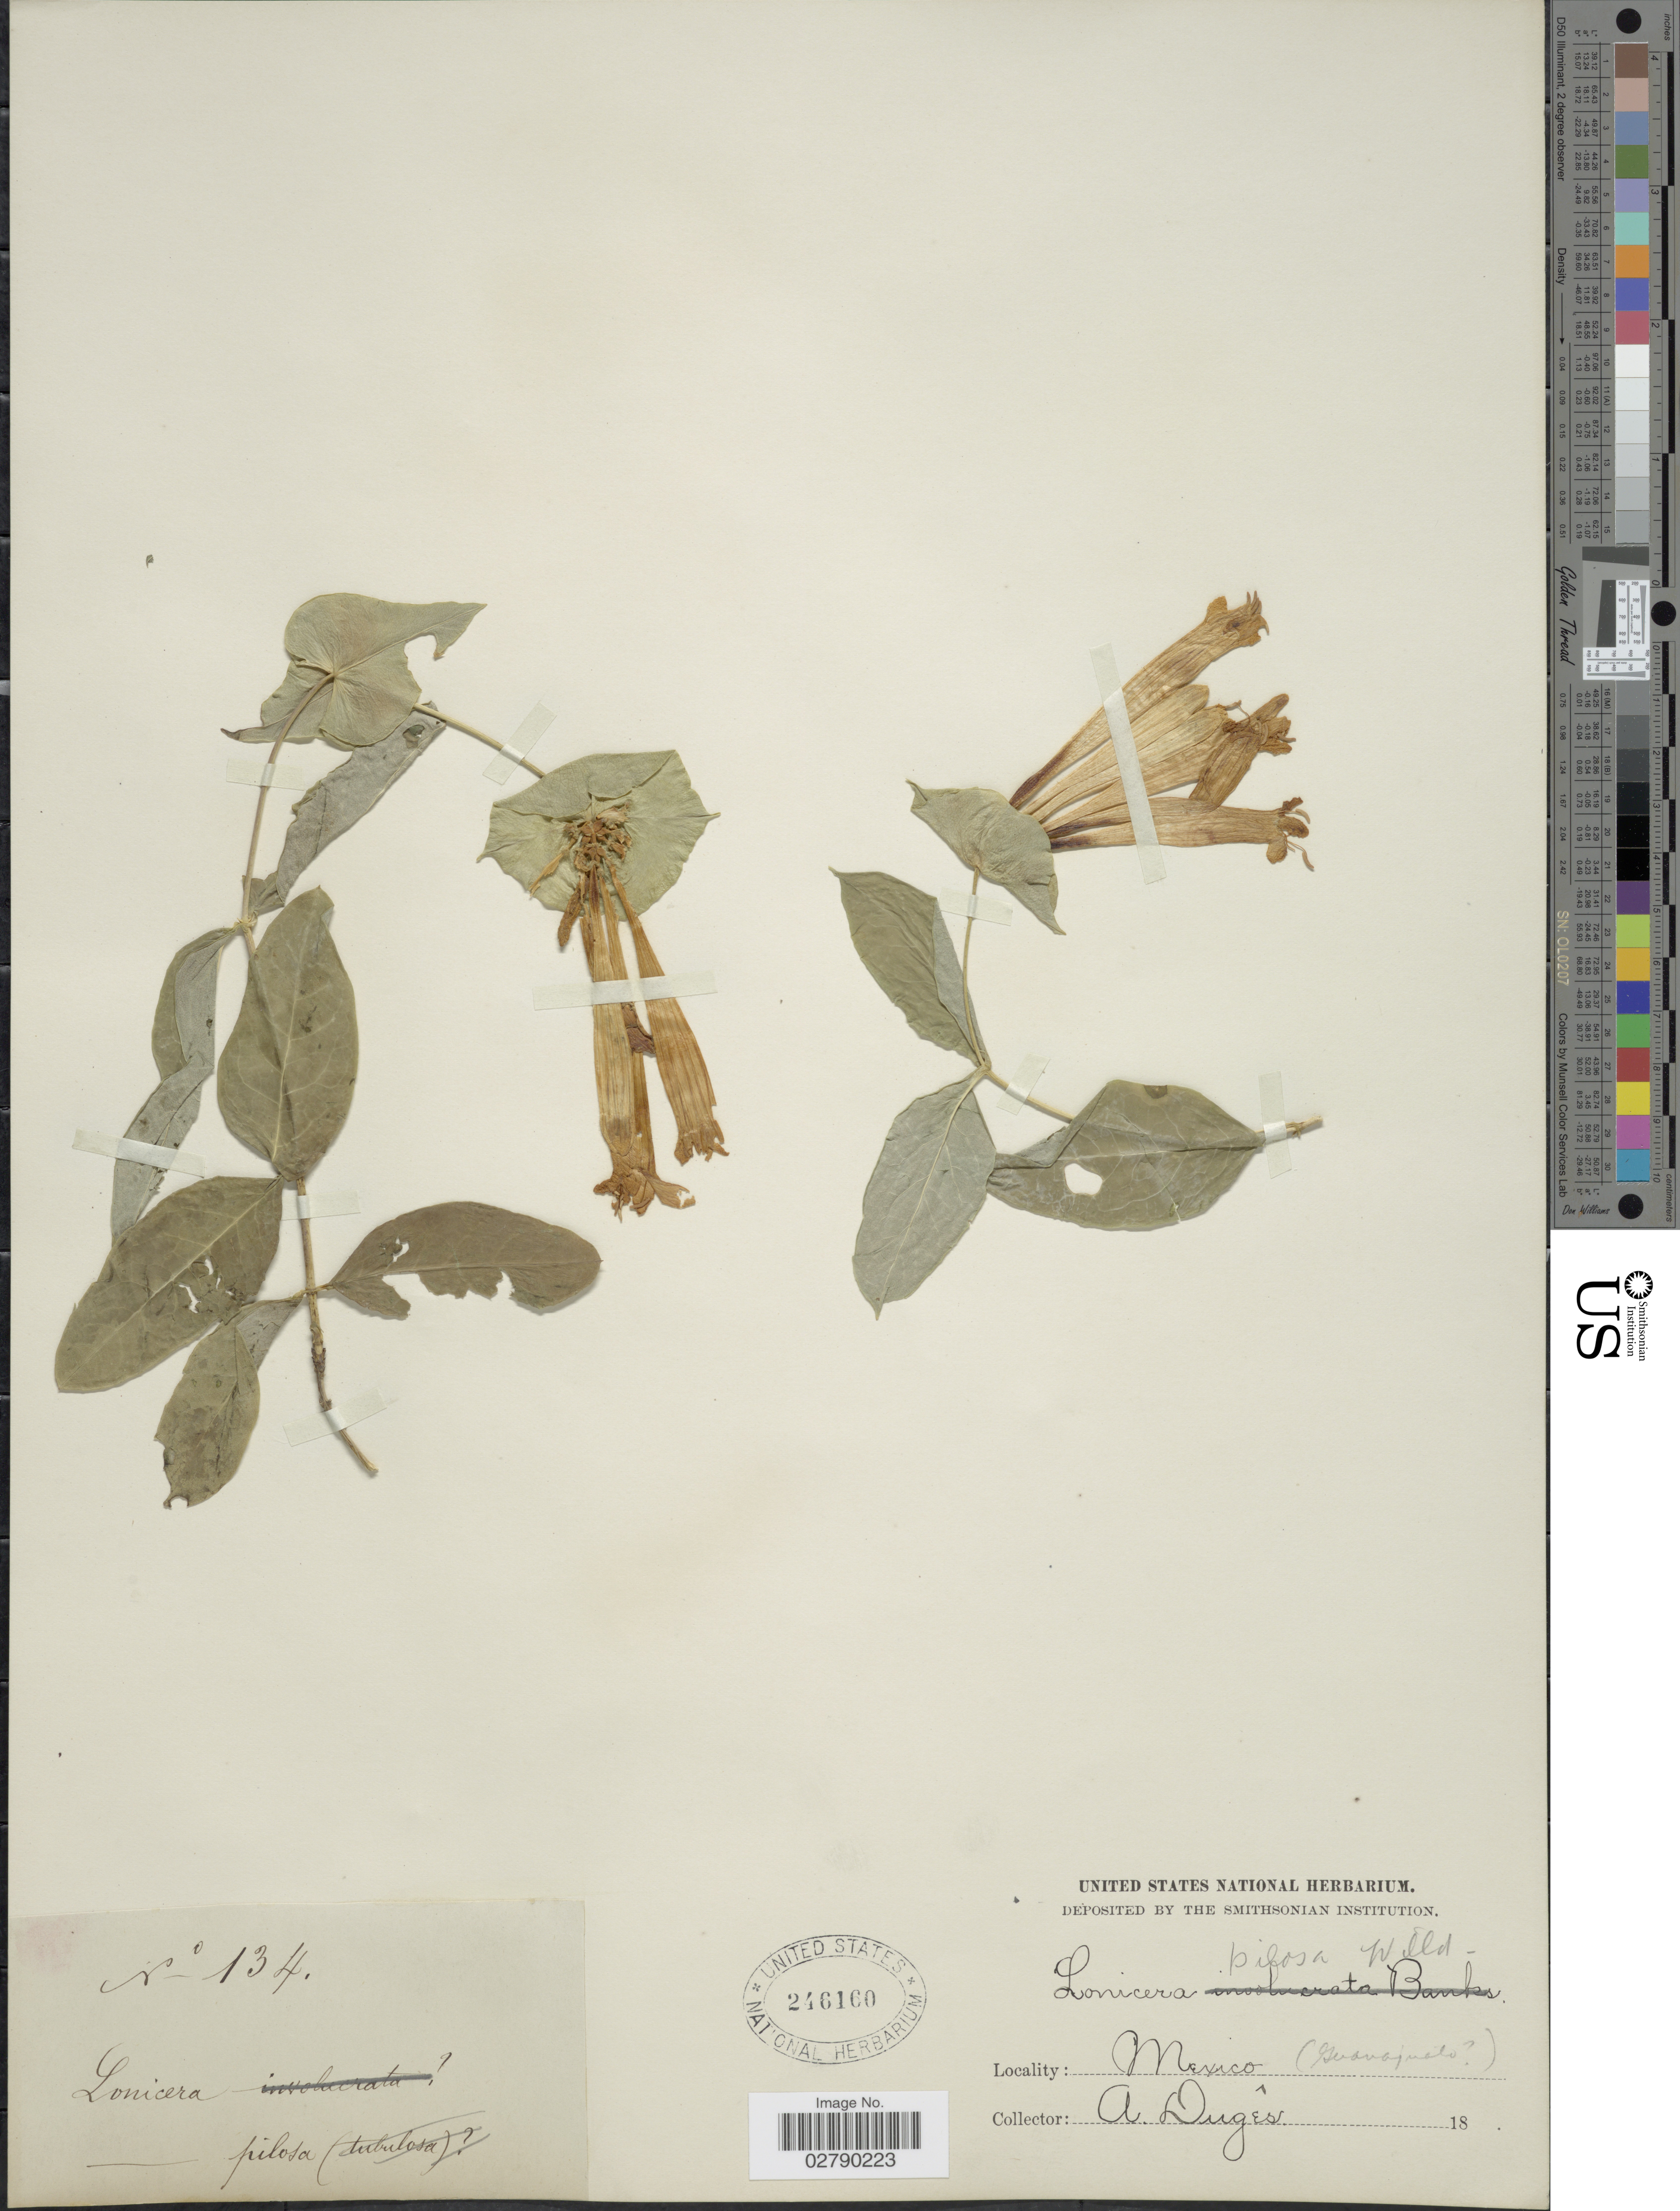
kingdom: Plantae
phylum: Tracheophyta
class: Magnoliopsida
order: Dipsacales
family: Caprifoliaceae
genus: Lonicera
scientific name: Lonicera pilosa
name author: Willd. ex Kunth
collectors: A. Duges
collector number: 134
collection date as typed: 18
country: Mexico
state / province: Guanajuato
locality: (Guanajuato [unsure placement])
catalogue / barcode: US 246160